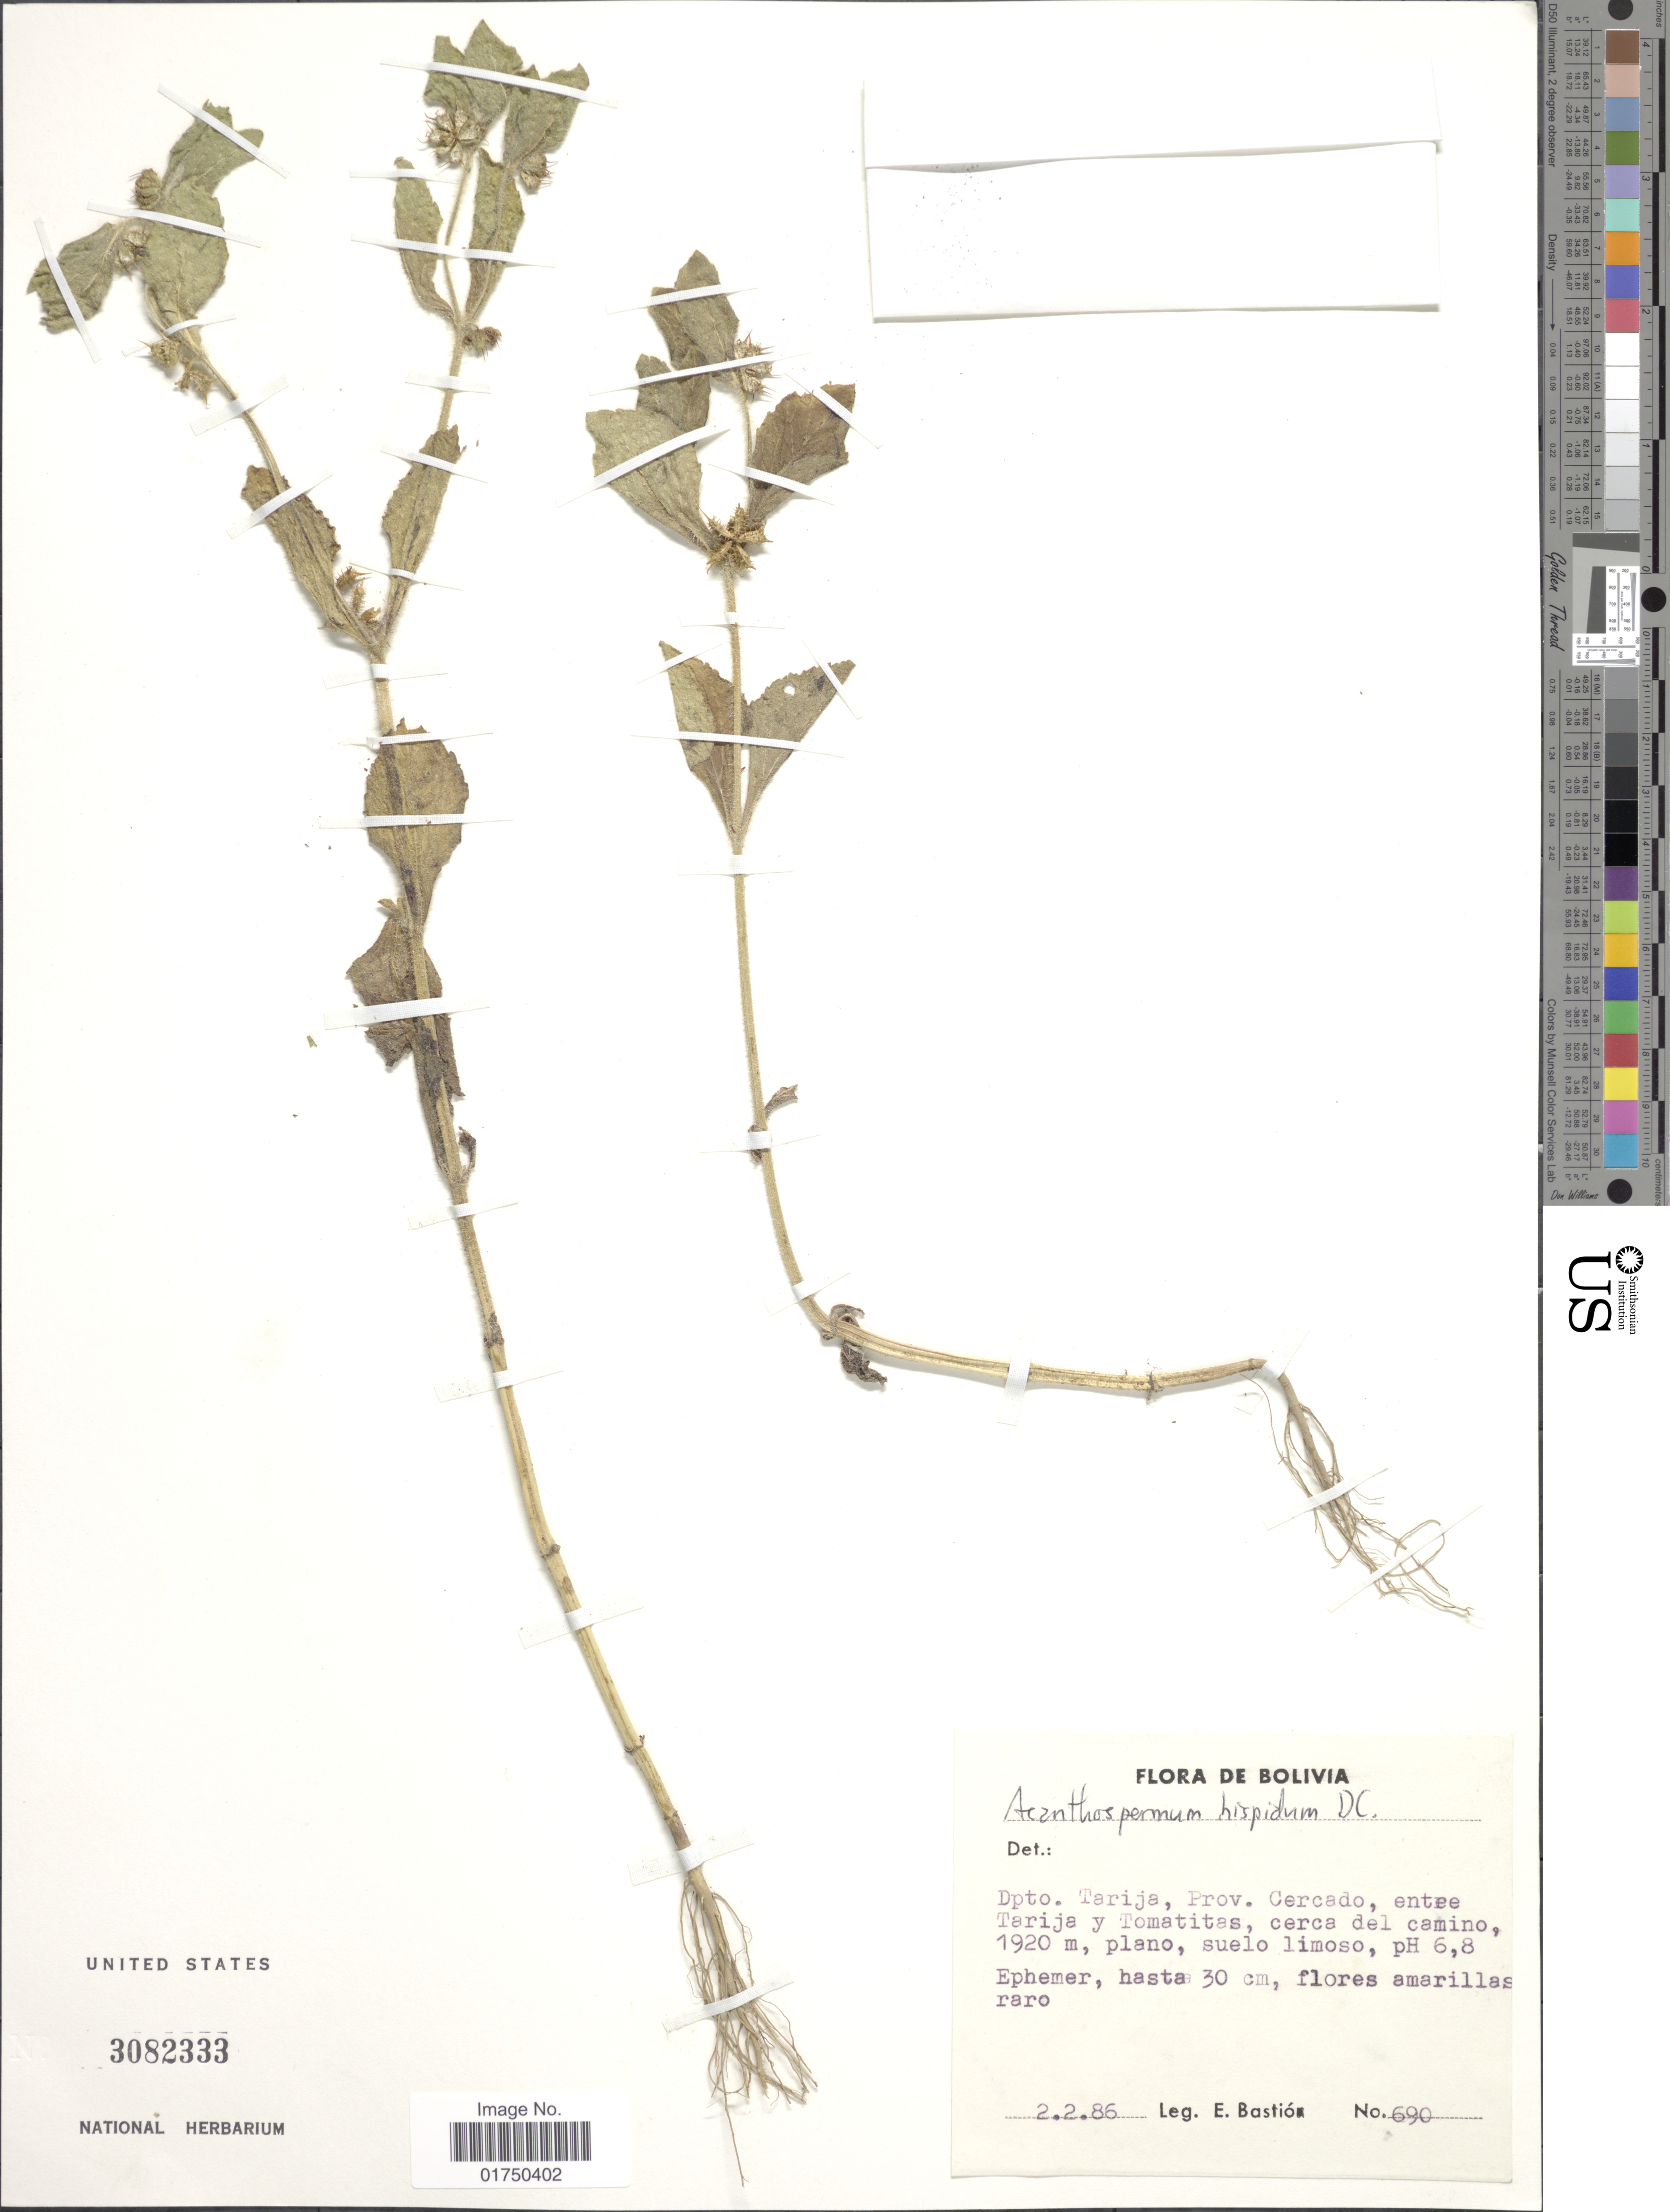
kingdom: Plantae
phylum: Tracheophyta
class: Magnoliopsida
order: Asterales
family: Asteraceae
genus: Acanthospermum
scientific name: Acanthospermum hispidum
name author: DC.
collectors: E. Bastion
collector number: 690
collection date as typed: Transcribed d/m/y: 2/2/86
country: Bolivia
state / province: Tarija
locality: Dpto. Tarija, Prov. Cercado, entre Tarija y Tomatitas, cerca del camino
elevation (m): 1920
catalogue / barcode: US 3082333